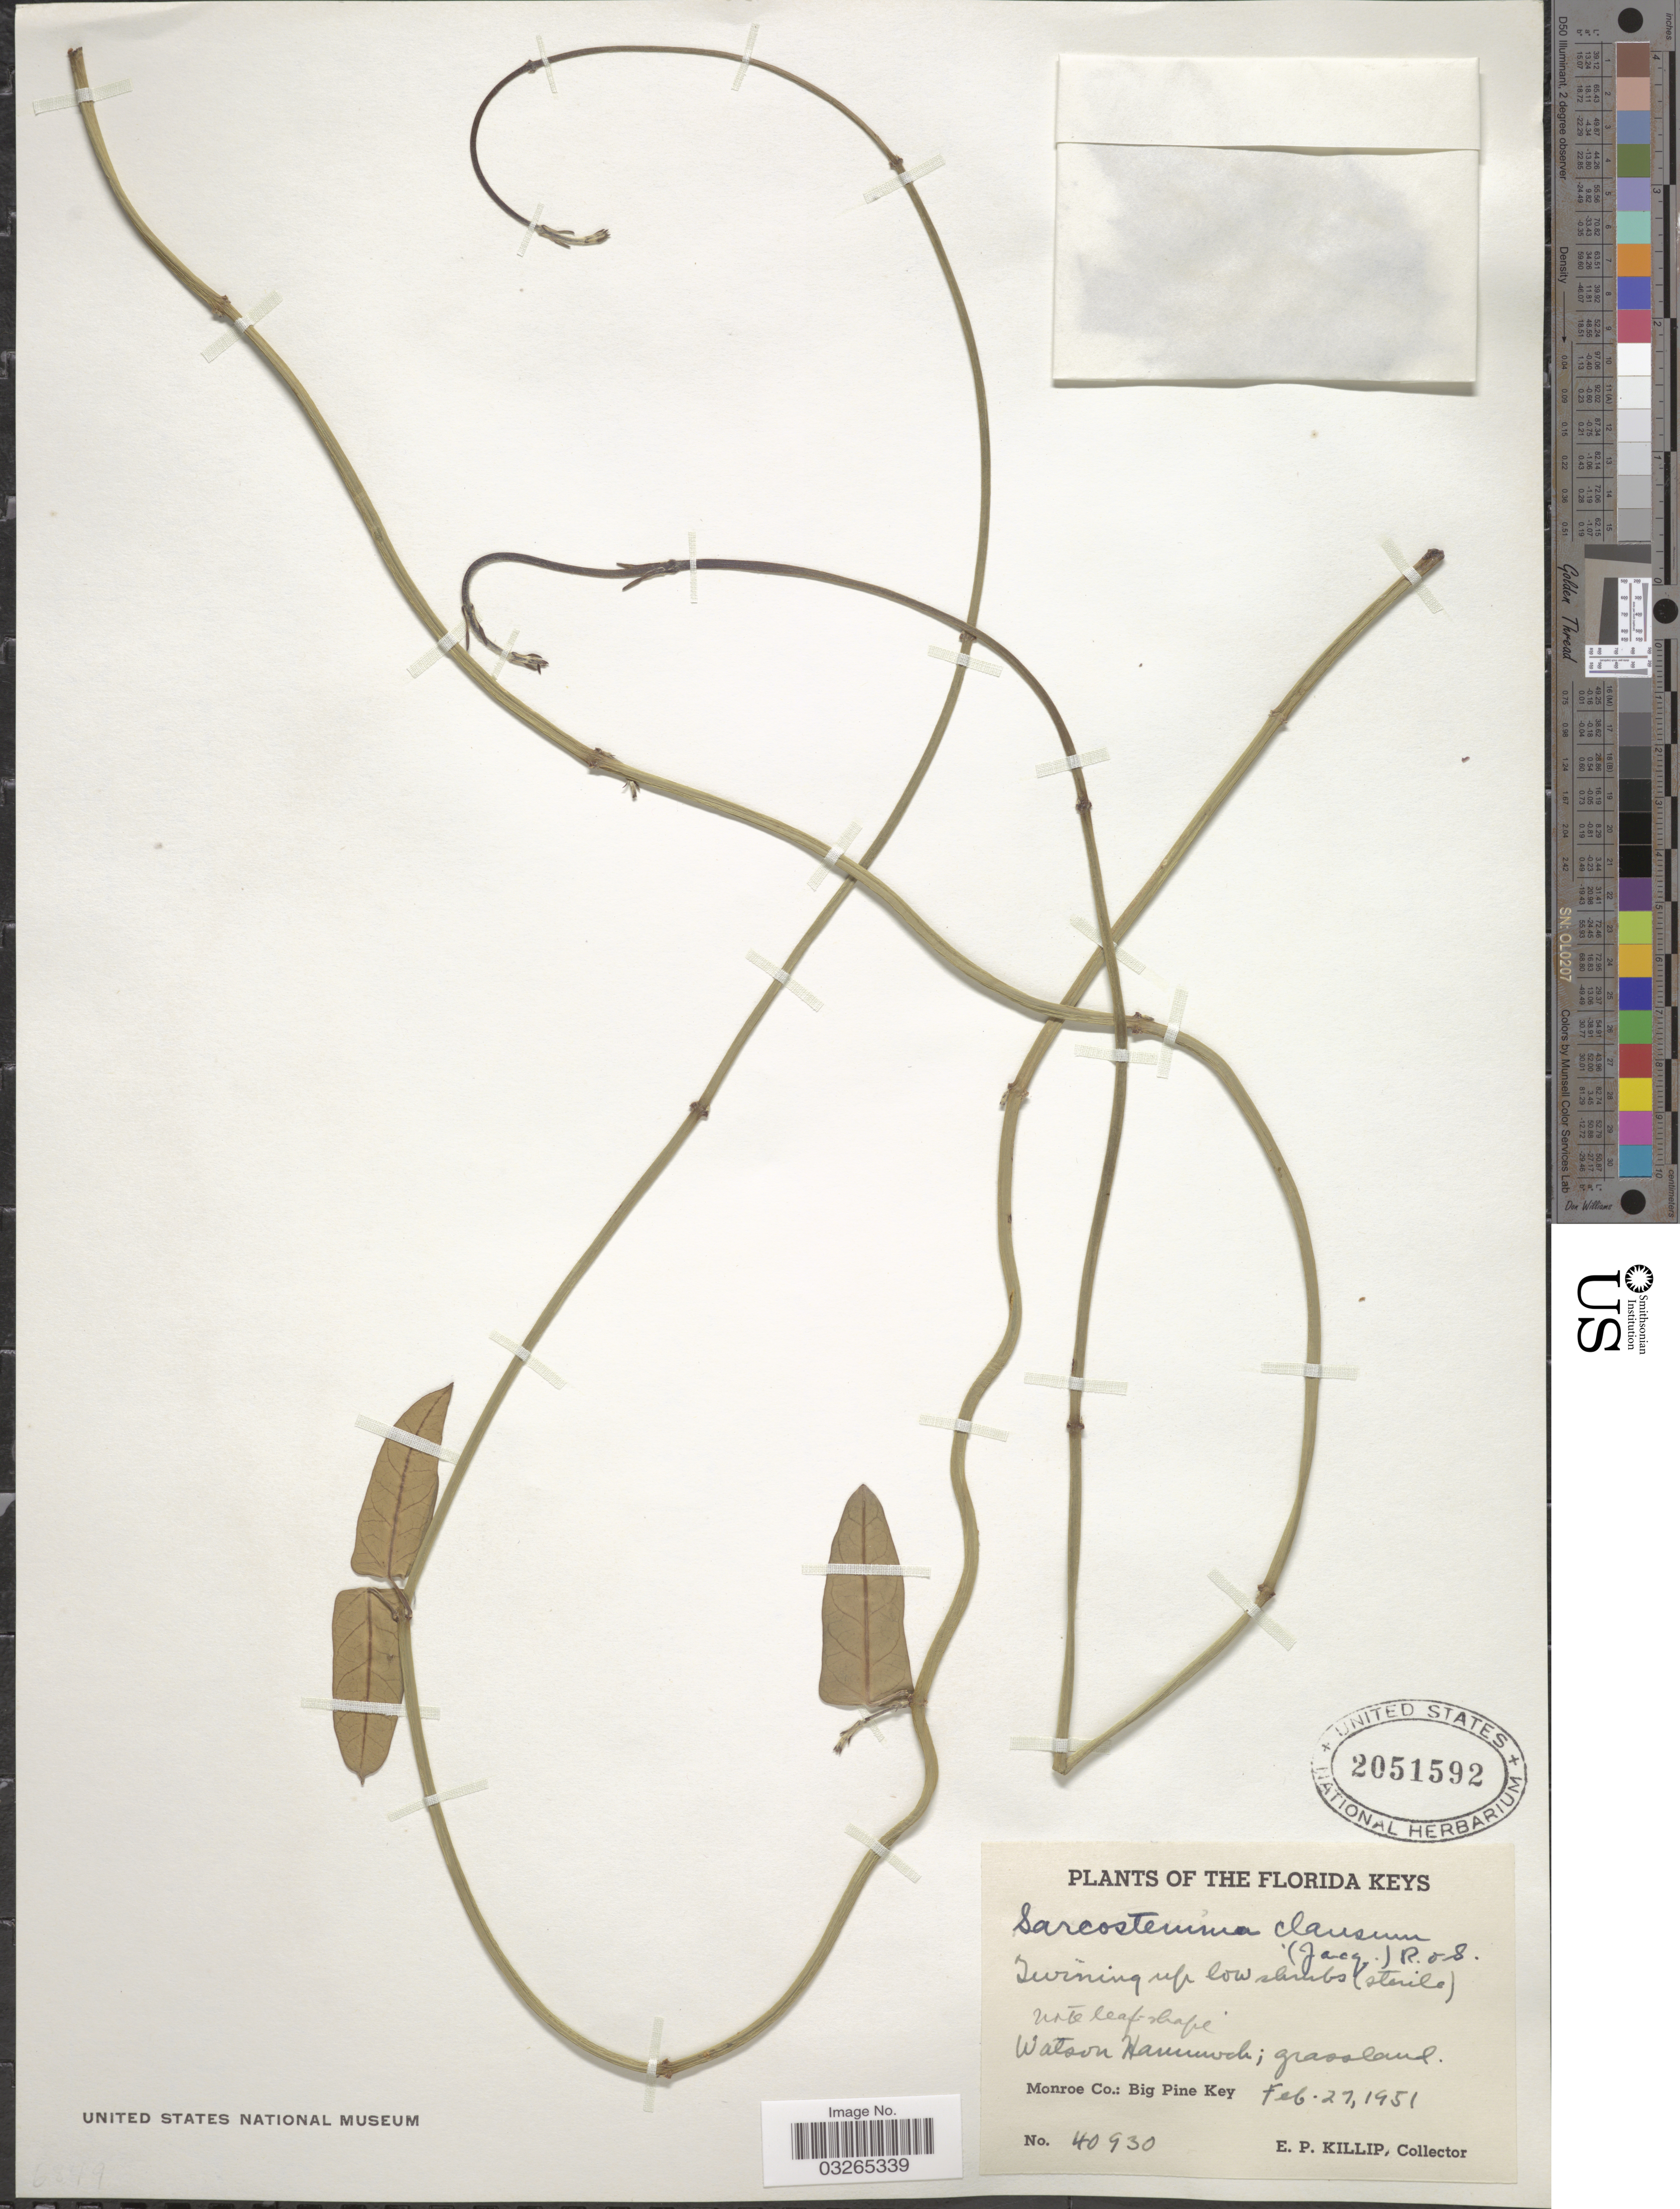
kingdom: Plantae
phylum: Tracheophyta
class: Magnoliopsida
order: Gentianales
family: Apocynaceae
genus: Sarcostemma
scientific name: Sarcostemma clausum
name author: (Jacq.) Schult.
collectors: E. P. Killip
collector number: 40930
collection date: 1951-02-27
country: United States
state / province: Florida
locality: Florida Keys. Watson Hammock; grassland. Monroe Co.: Big Pine Key.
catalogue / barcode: US 2051592